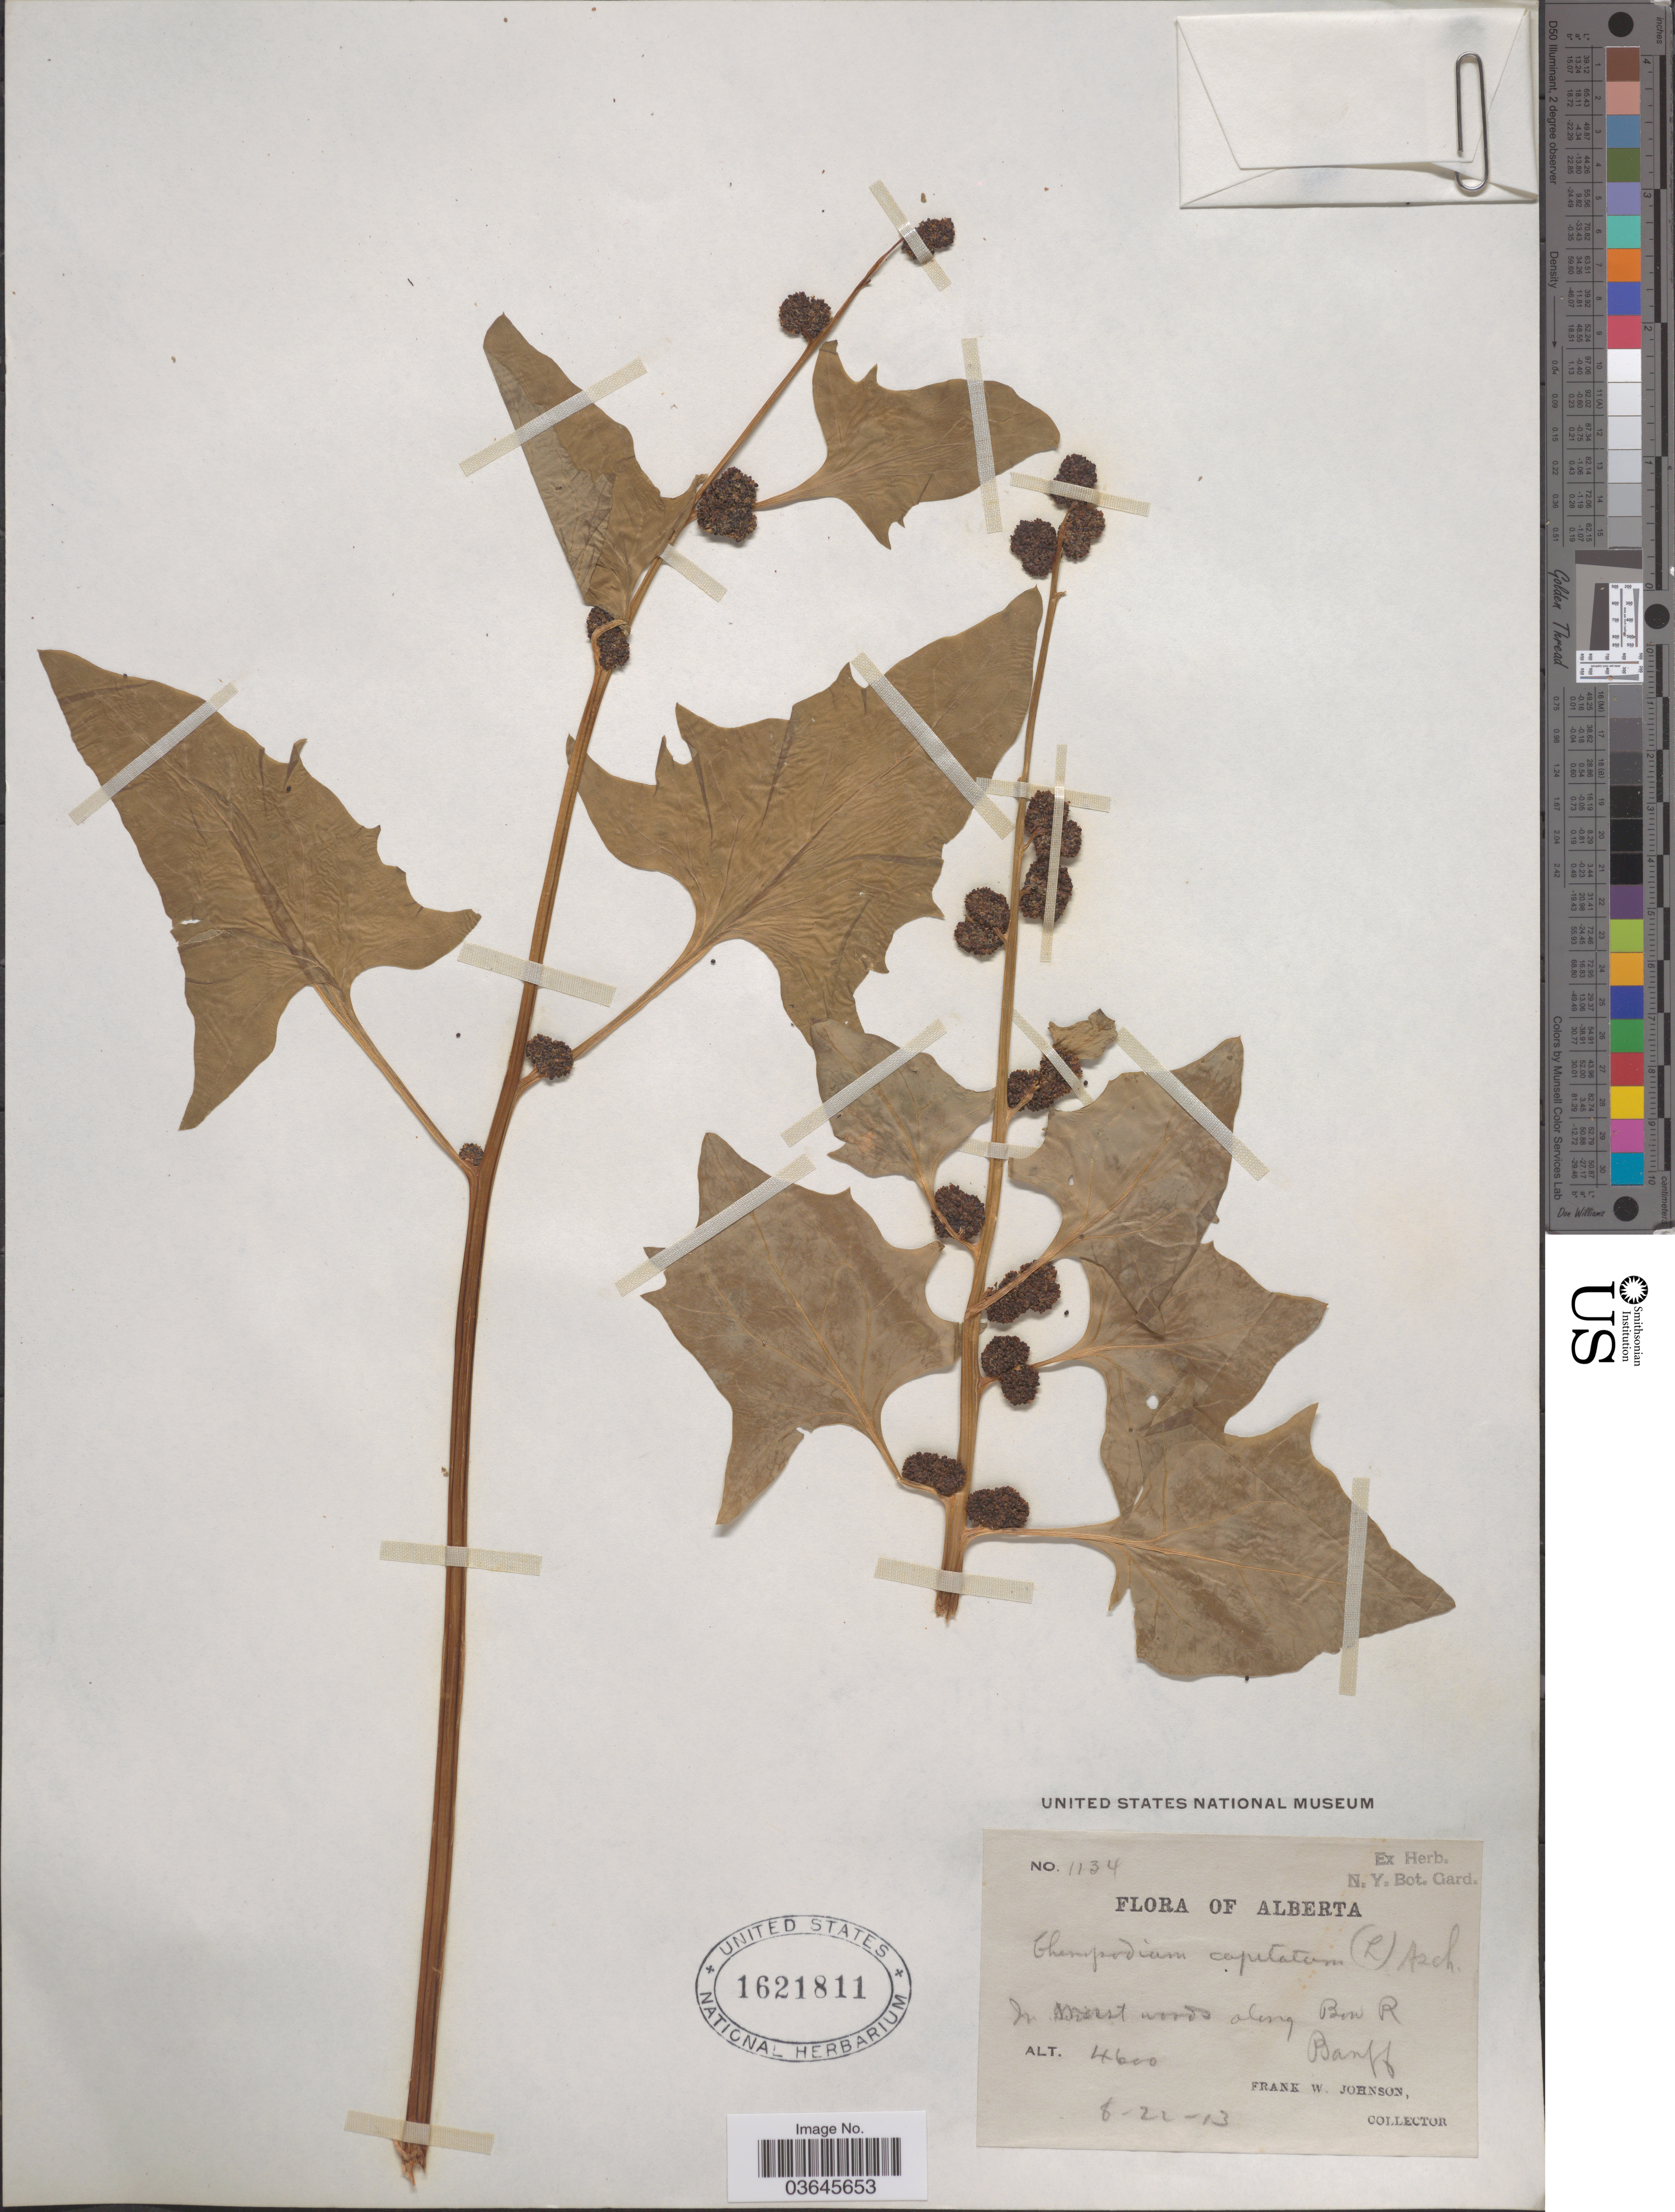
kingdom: Plantae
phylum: Tracheophyta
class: Magnoliopsida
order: Caryophyllales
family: Amaranthaceae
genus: Blitum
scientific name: Blitum capitatum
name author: L.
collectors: F. W. Johnson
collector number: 1134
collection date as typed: Transcribed d/m/y: 22/8/13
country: Canada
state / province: Alberta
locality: In moist woods along Bow R Banff.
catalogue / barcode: US 1621811